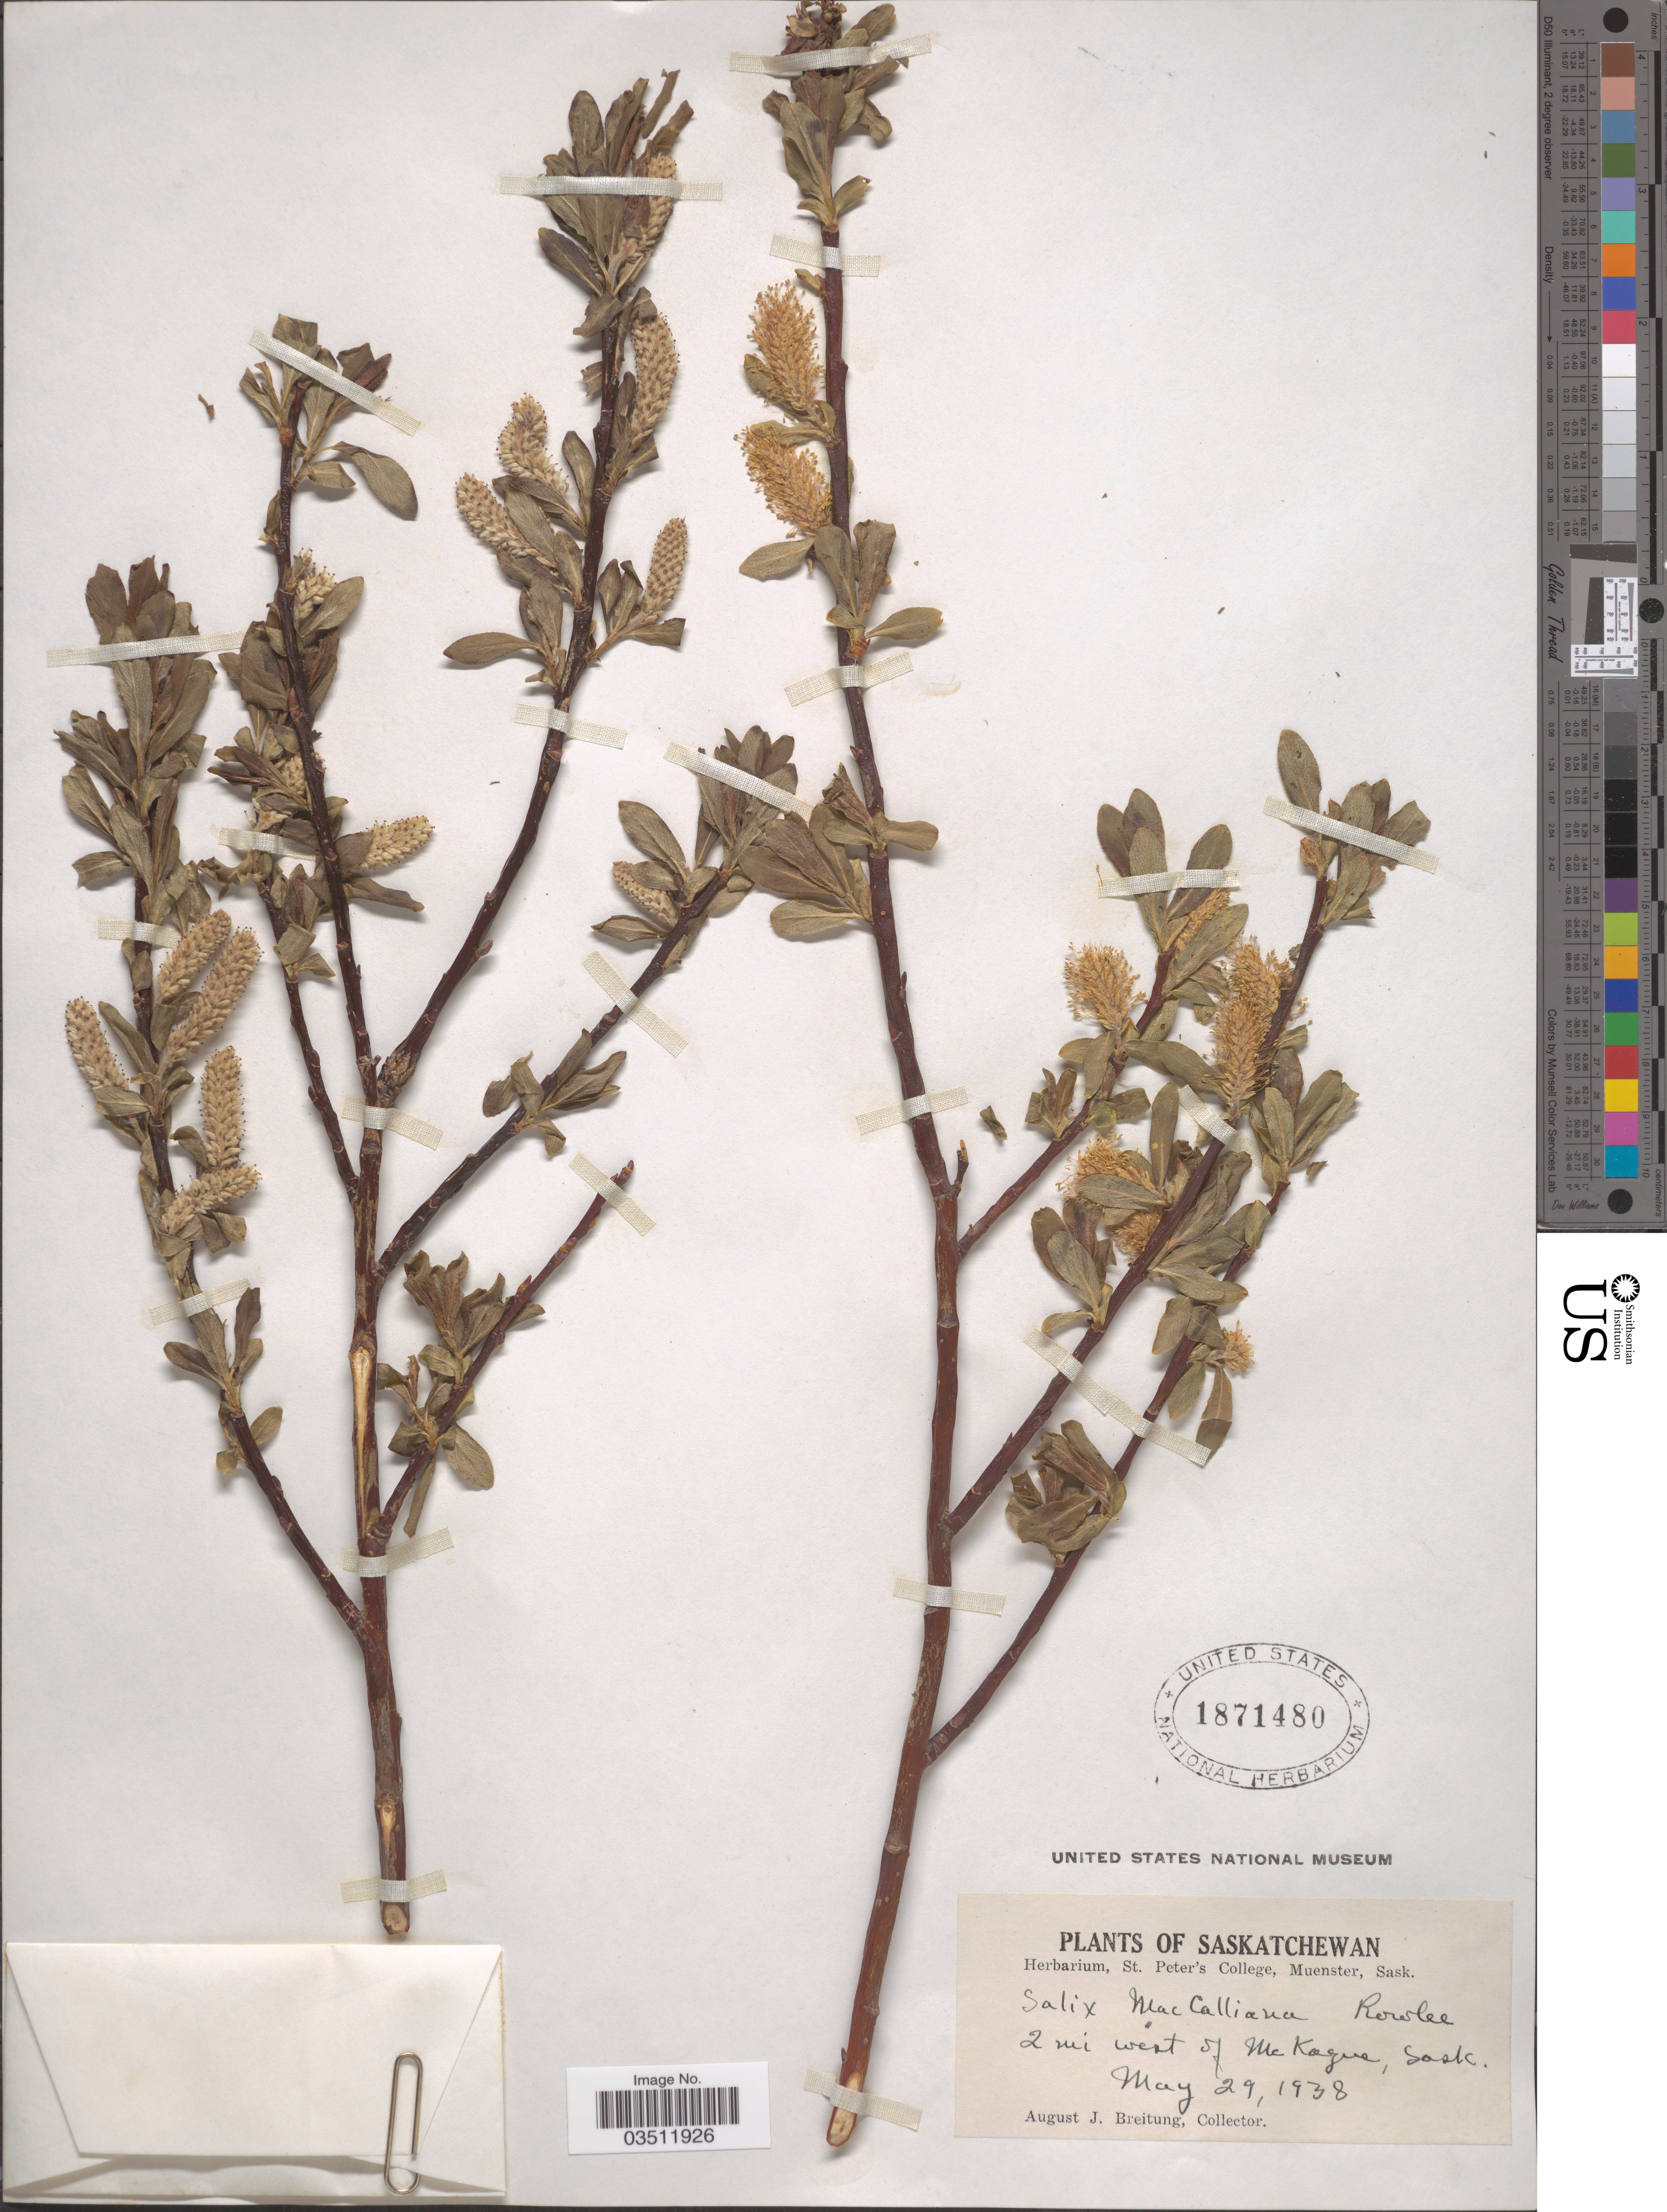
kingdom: Plantae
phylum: Tracheophyta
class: Magnoliopsida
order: Malpighiales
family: Salicaceae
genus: Salix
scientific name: Salix maccalliana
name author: Rowlee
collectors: A. Breitung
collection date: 1938-05-29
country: Canada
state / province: Saskatchewan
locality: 2 mi west of McKague.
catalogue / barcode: US 1871480